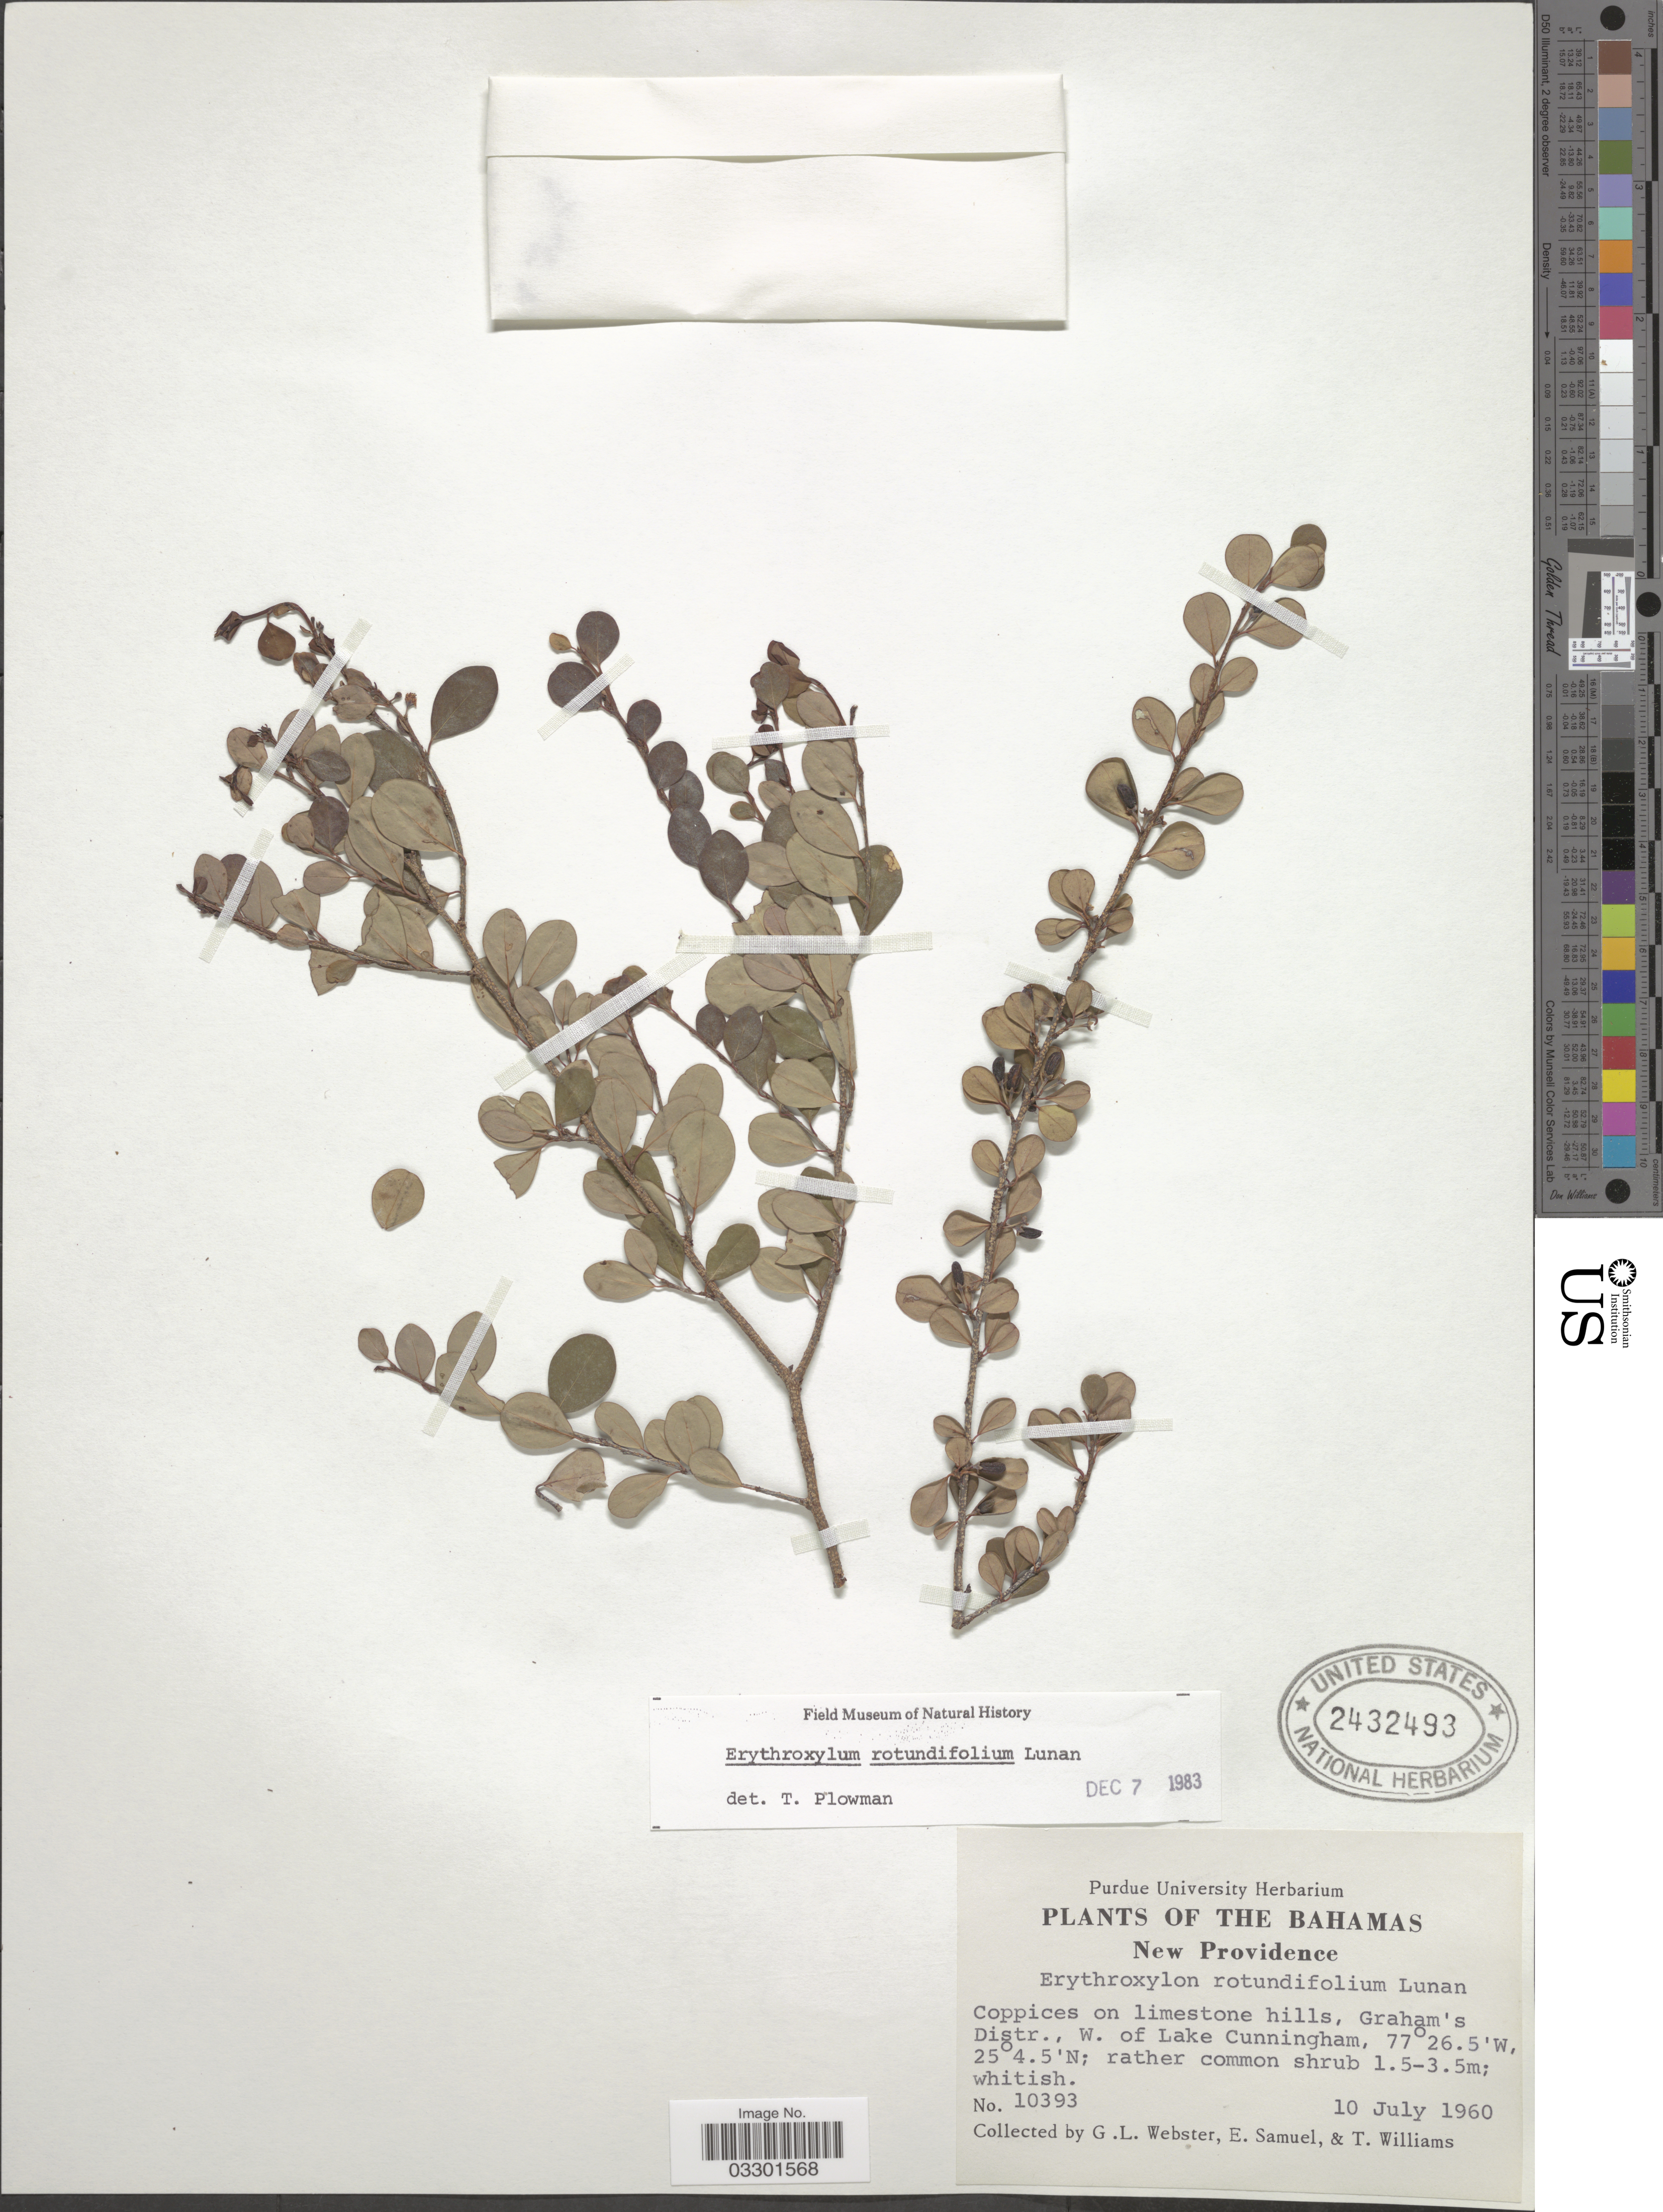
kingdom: Plantae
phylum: Tracheophyta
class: Magnoliopsida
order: Malpighiales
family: Erythroxylaceae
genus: Erythroxylum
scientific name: Erythroxylum rotundifolium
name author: Lunan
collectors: G. L. Webster, E. Samuel & T. Williams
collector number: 10393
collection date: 1960-07-10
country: Bahamas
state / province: New Providence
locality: Coppices on limestone hills, Graham's Distr., W. of Lake Cunningham.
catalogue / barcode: US 2432493